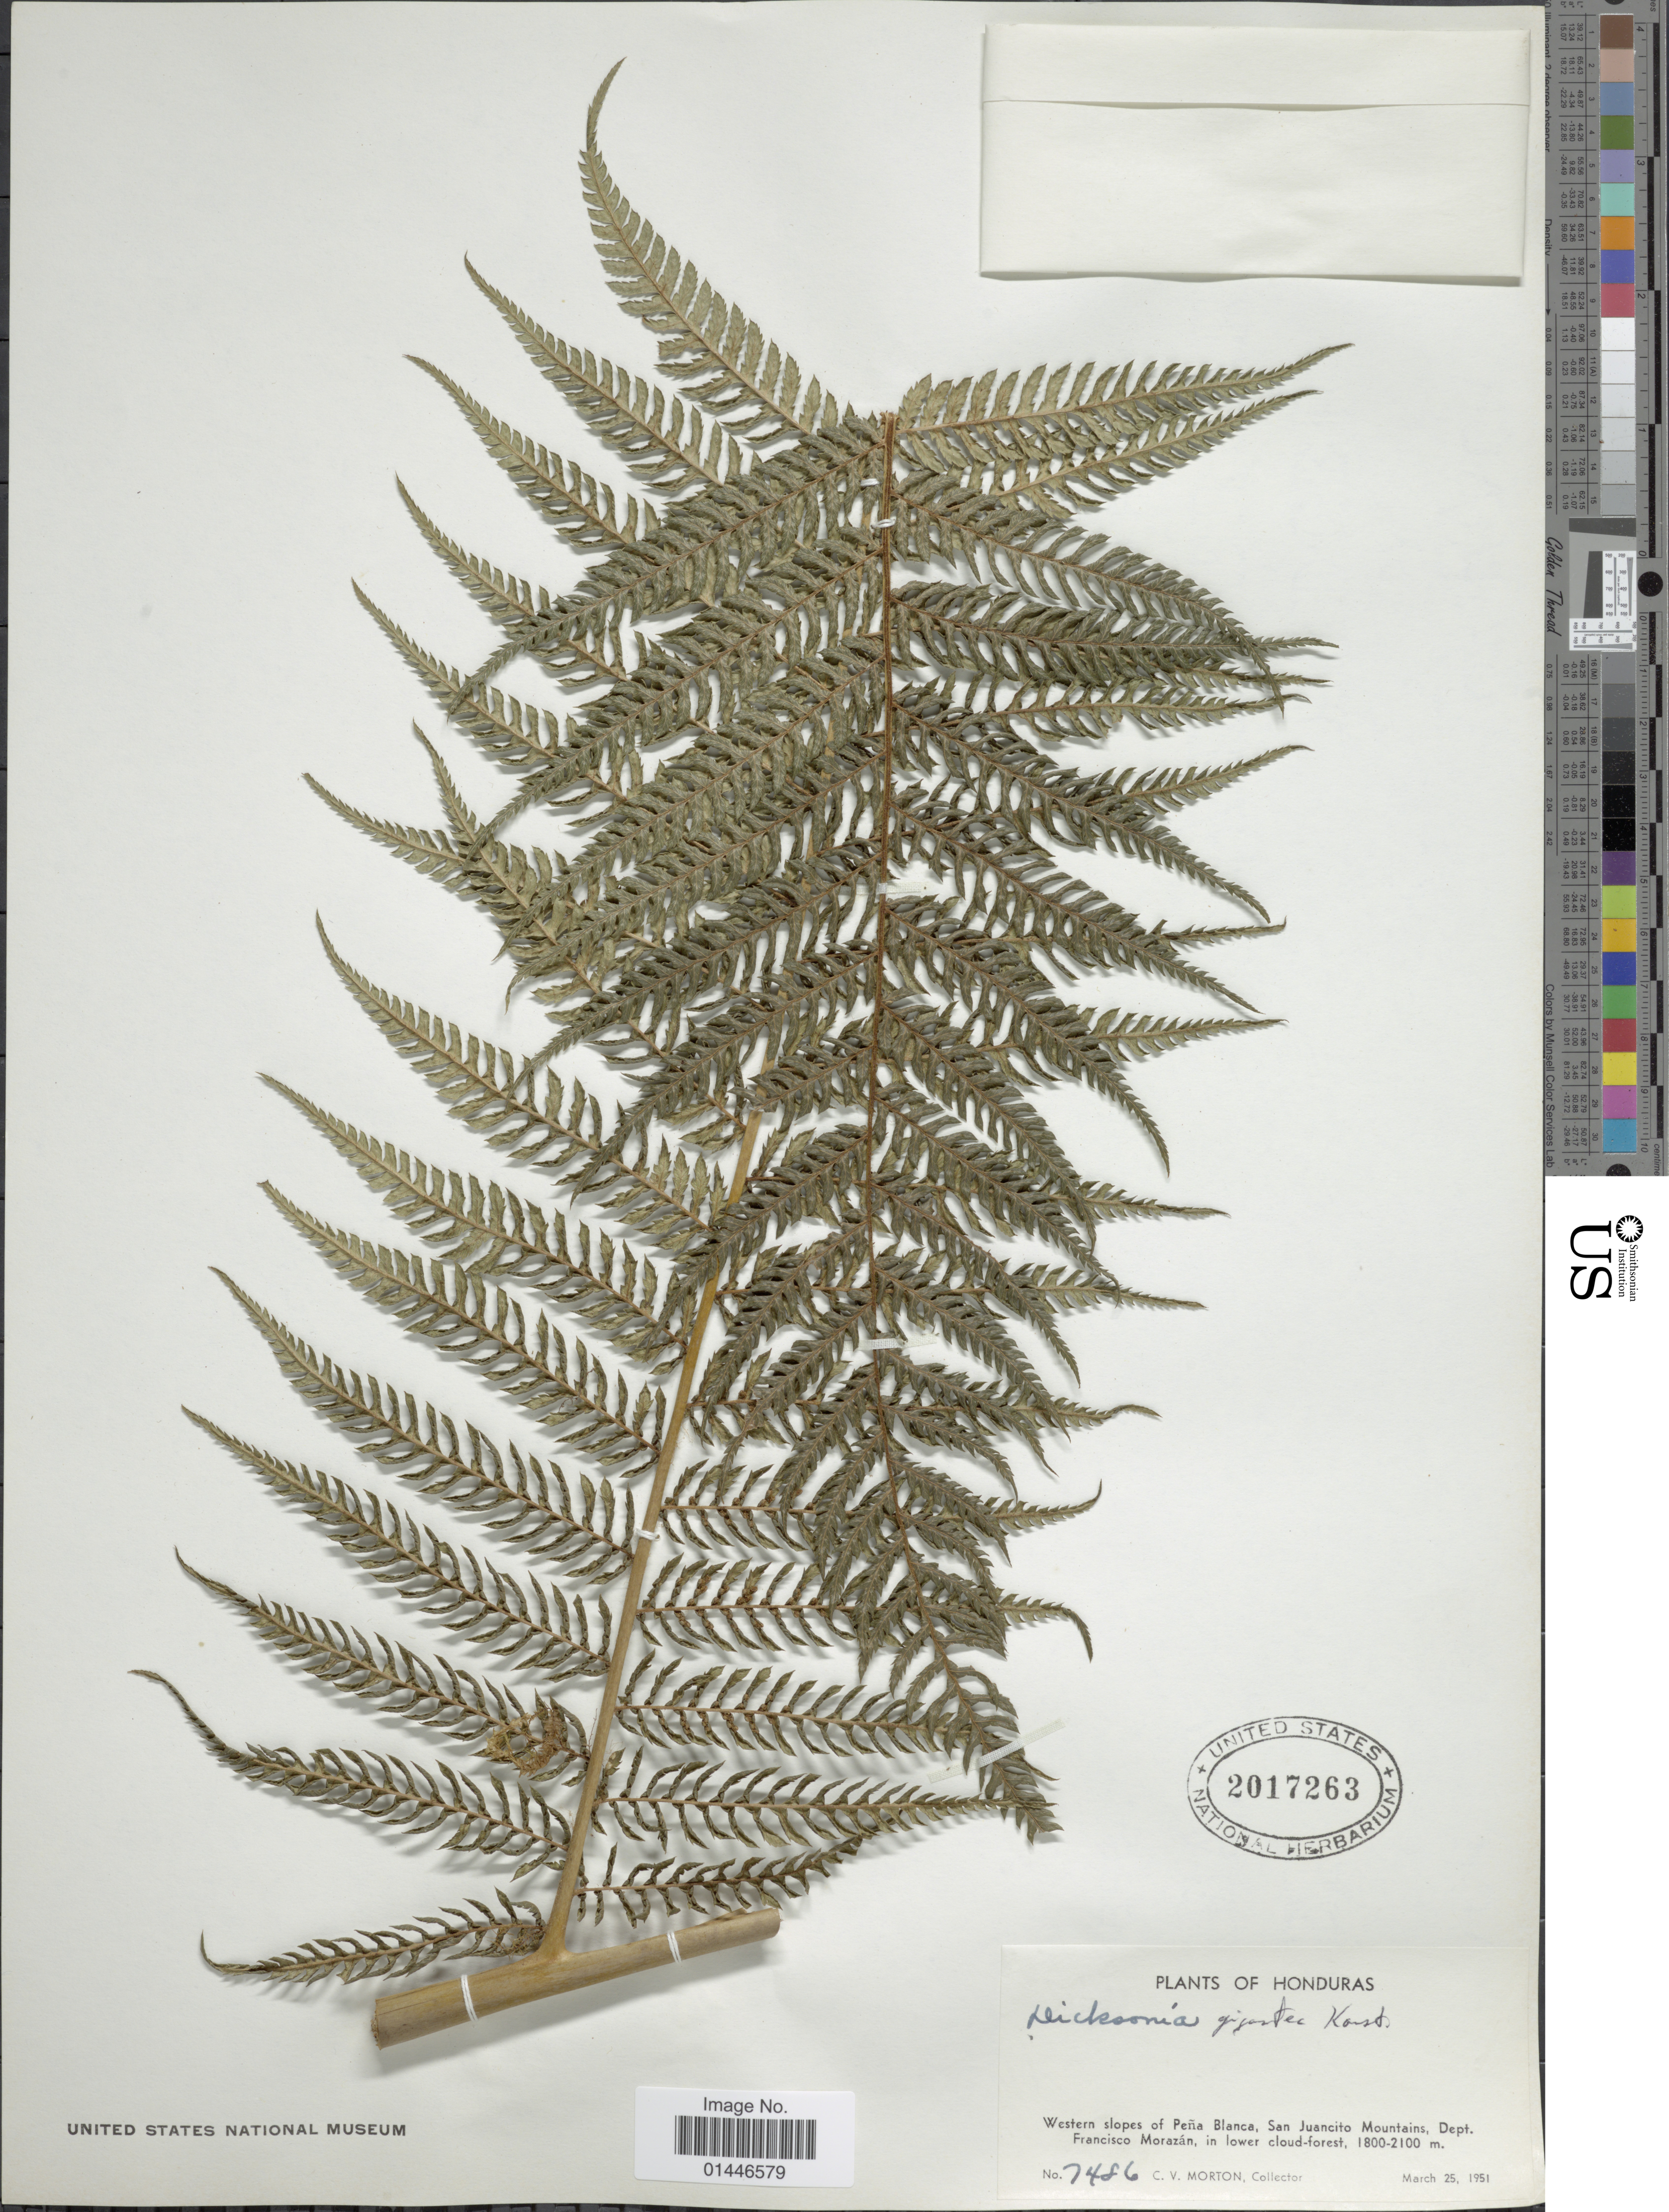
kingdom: Plantae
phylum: Tracheophyta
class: Polypodiopsida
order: Cyatheales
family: Dicksoniaceae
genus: Dicksonia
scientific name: Dicksonia gigantea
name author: H. Karst.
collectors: C. V. Morton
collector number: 7486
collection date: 1951-03-25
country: Honduras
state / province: Fco. Morazán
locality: Western slopes of Pena Blanca, San Juancito Mounrains, Dept. Francisco Morazan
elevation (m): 1800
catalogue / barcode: US 2017263